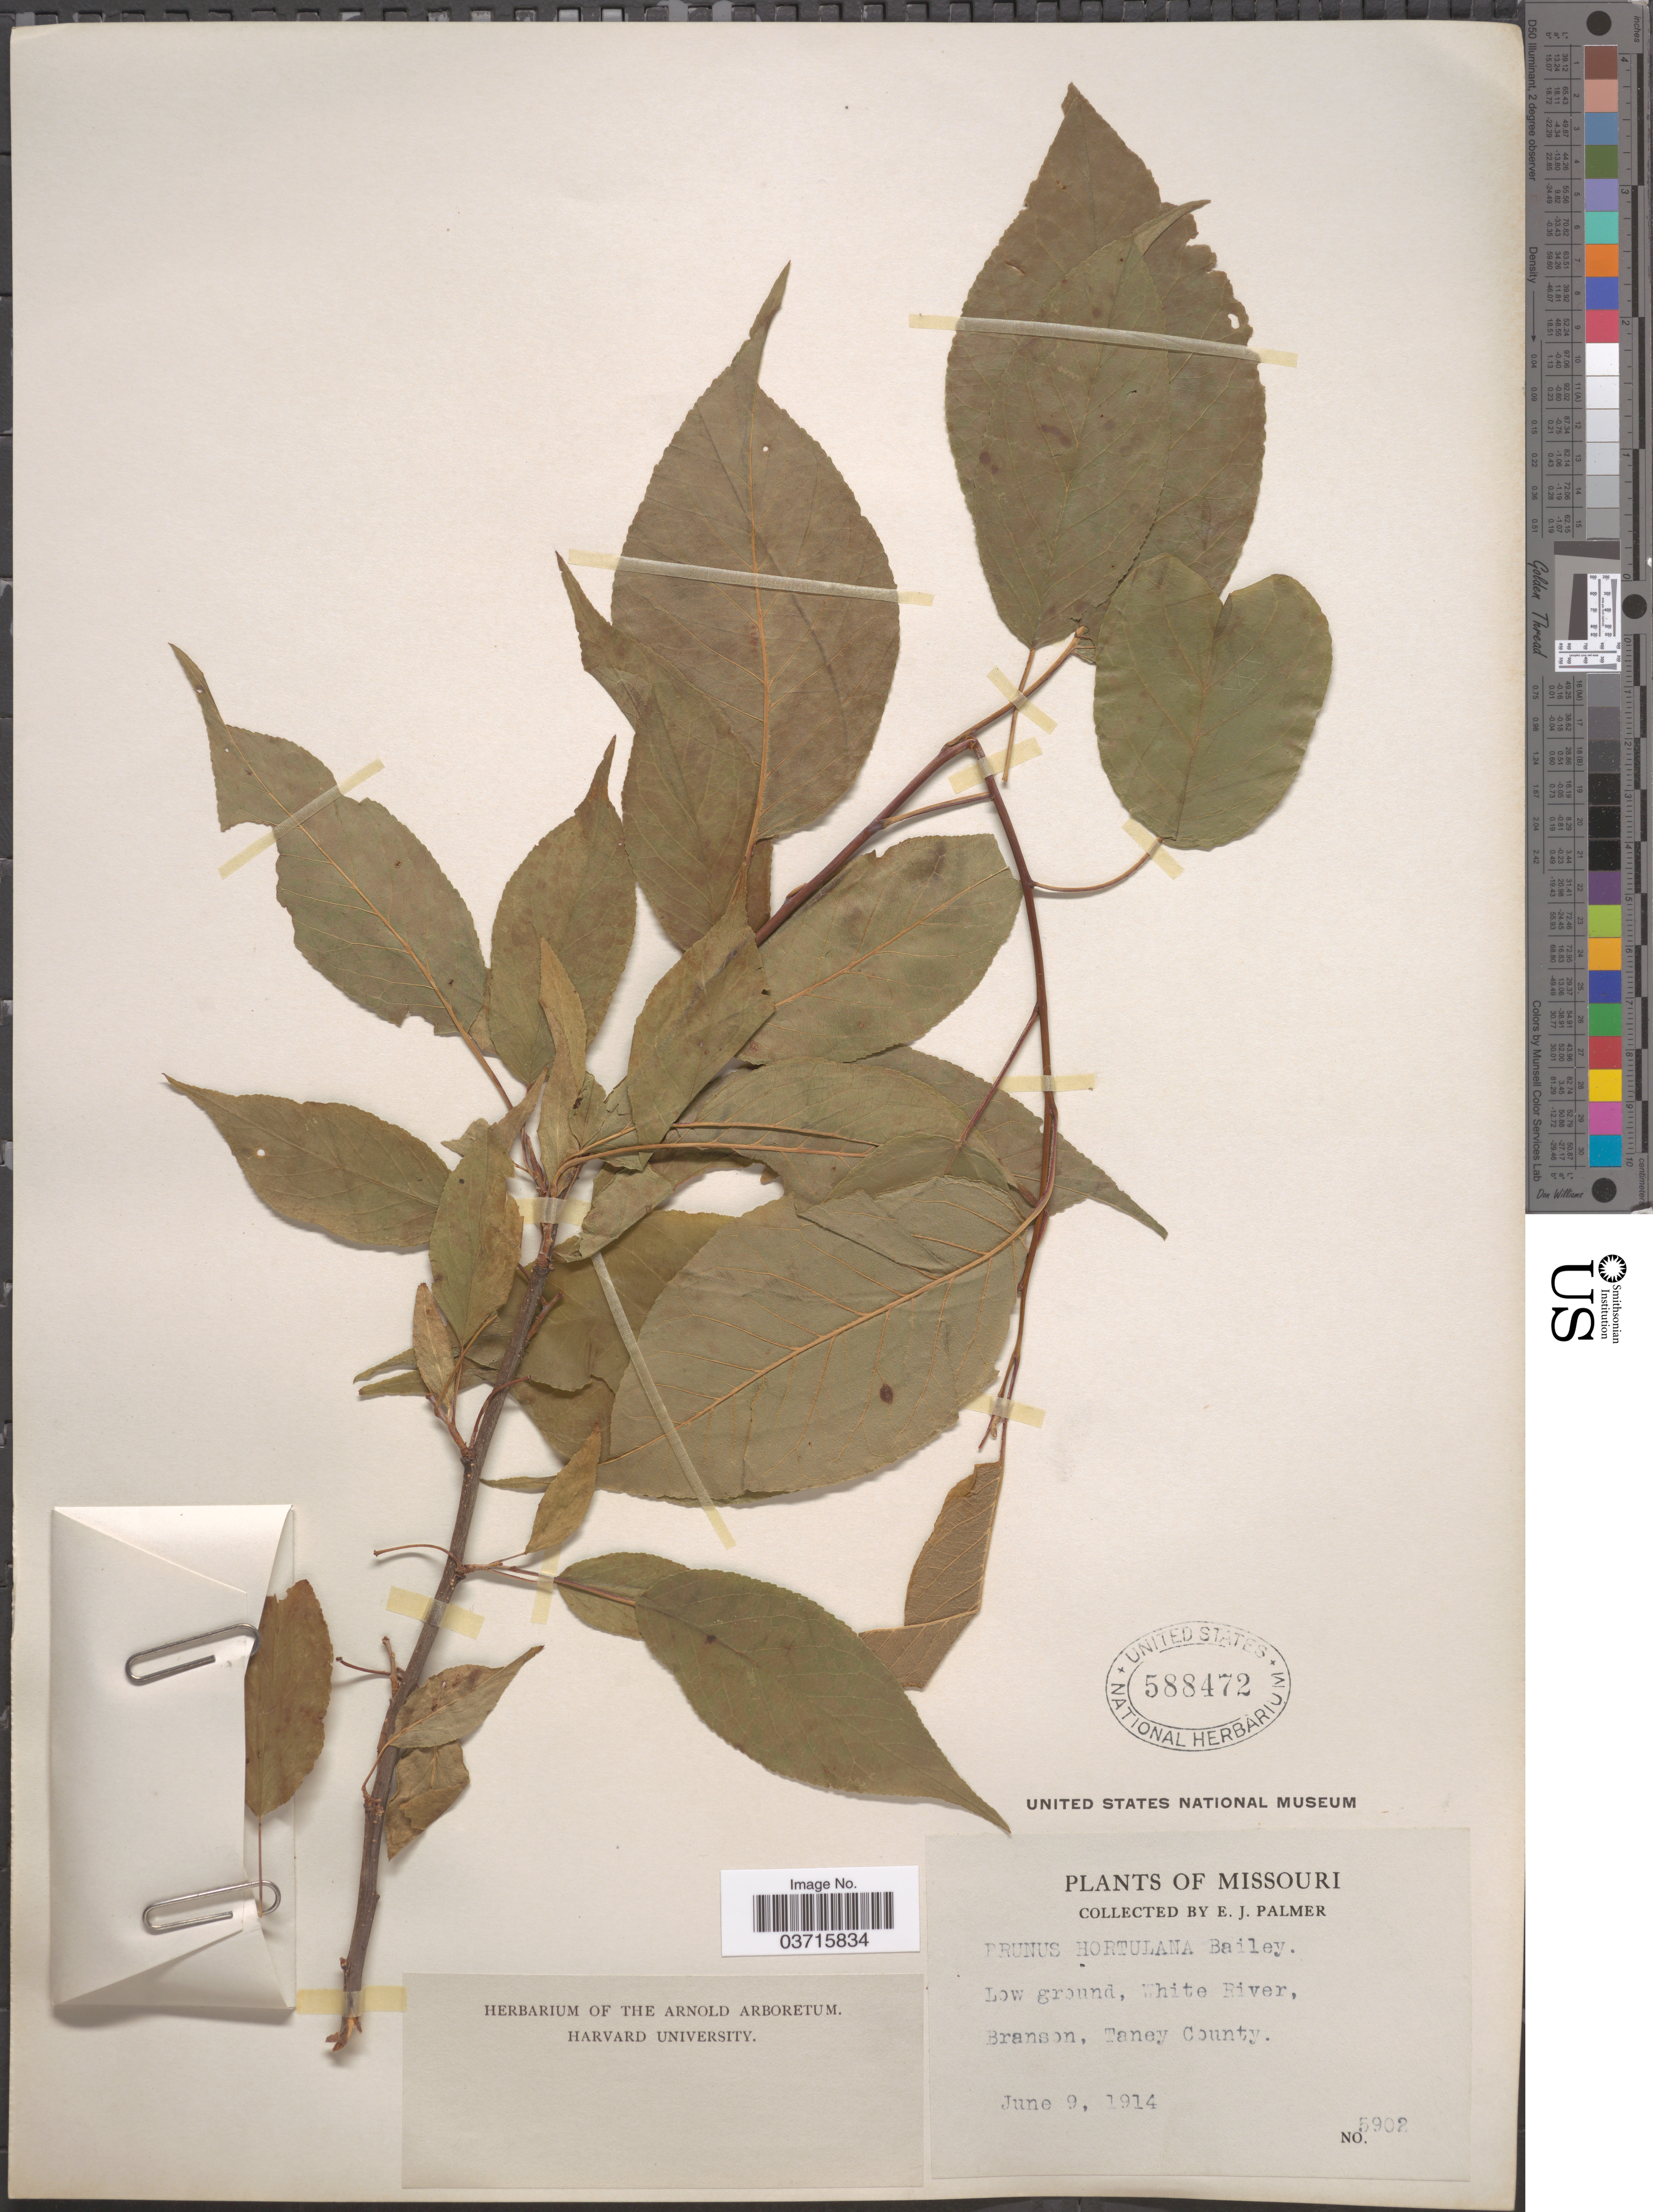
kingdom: Plantae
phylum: Tracheophyta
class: Magnoliopsida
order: Rosales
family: Rosaceae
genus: Prunus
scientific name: Prunus hortulana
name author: L.H. Bailey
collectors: E. J. Palmer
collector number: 5902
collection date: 1914-06-09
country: United States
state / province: Missouri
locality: Low ground, White River, Branson, Taney County.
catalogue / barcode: US 588472